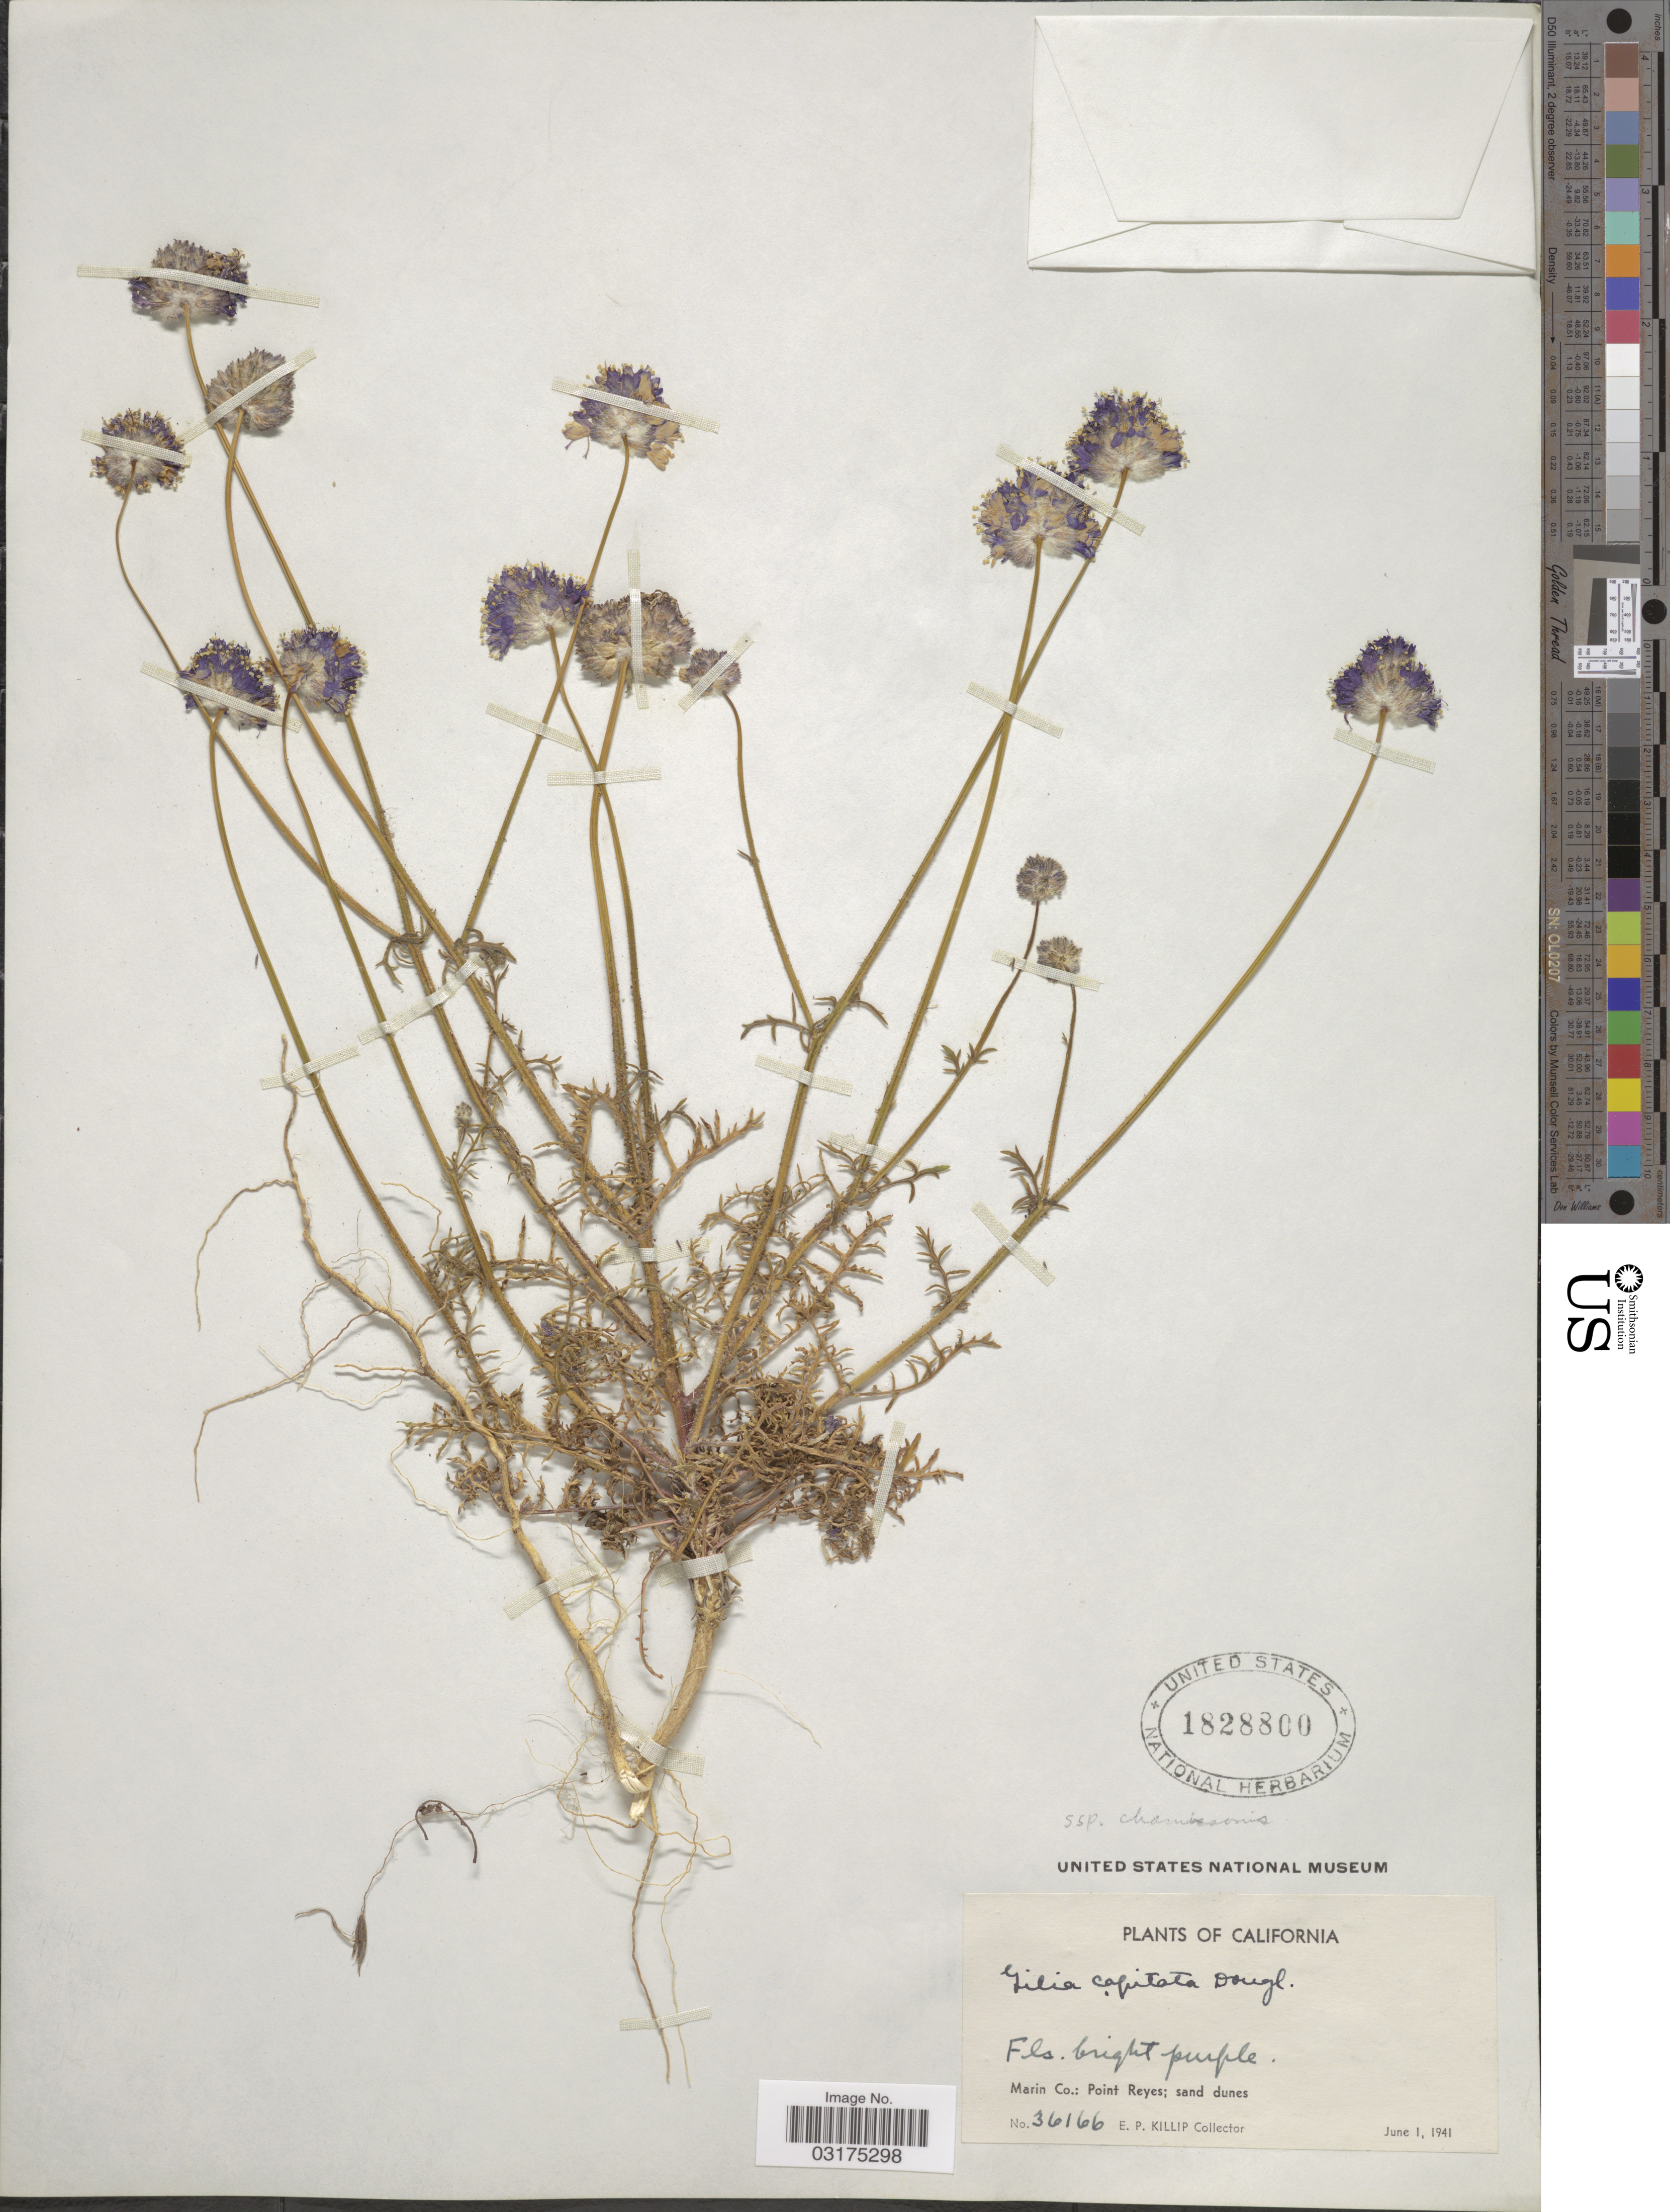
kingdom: Plantae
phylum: Tracheophyta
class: Magnoliopsida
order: Ericales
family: Polemoniaceae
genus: Gilia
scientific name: Gilia capitata subsp. chamissonis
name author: (Greene) V.E. Grant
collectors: E. P. Killip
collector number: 36166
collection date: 1941-06-01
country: United States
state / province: California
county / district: Marin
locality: Marin Co.: Point Reyes; sand dunes.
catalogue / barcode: US 1828800